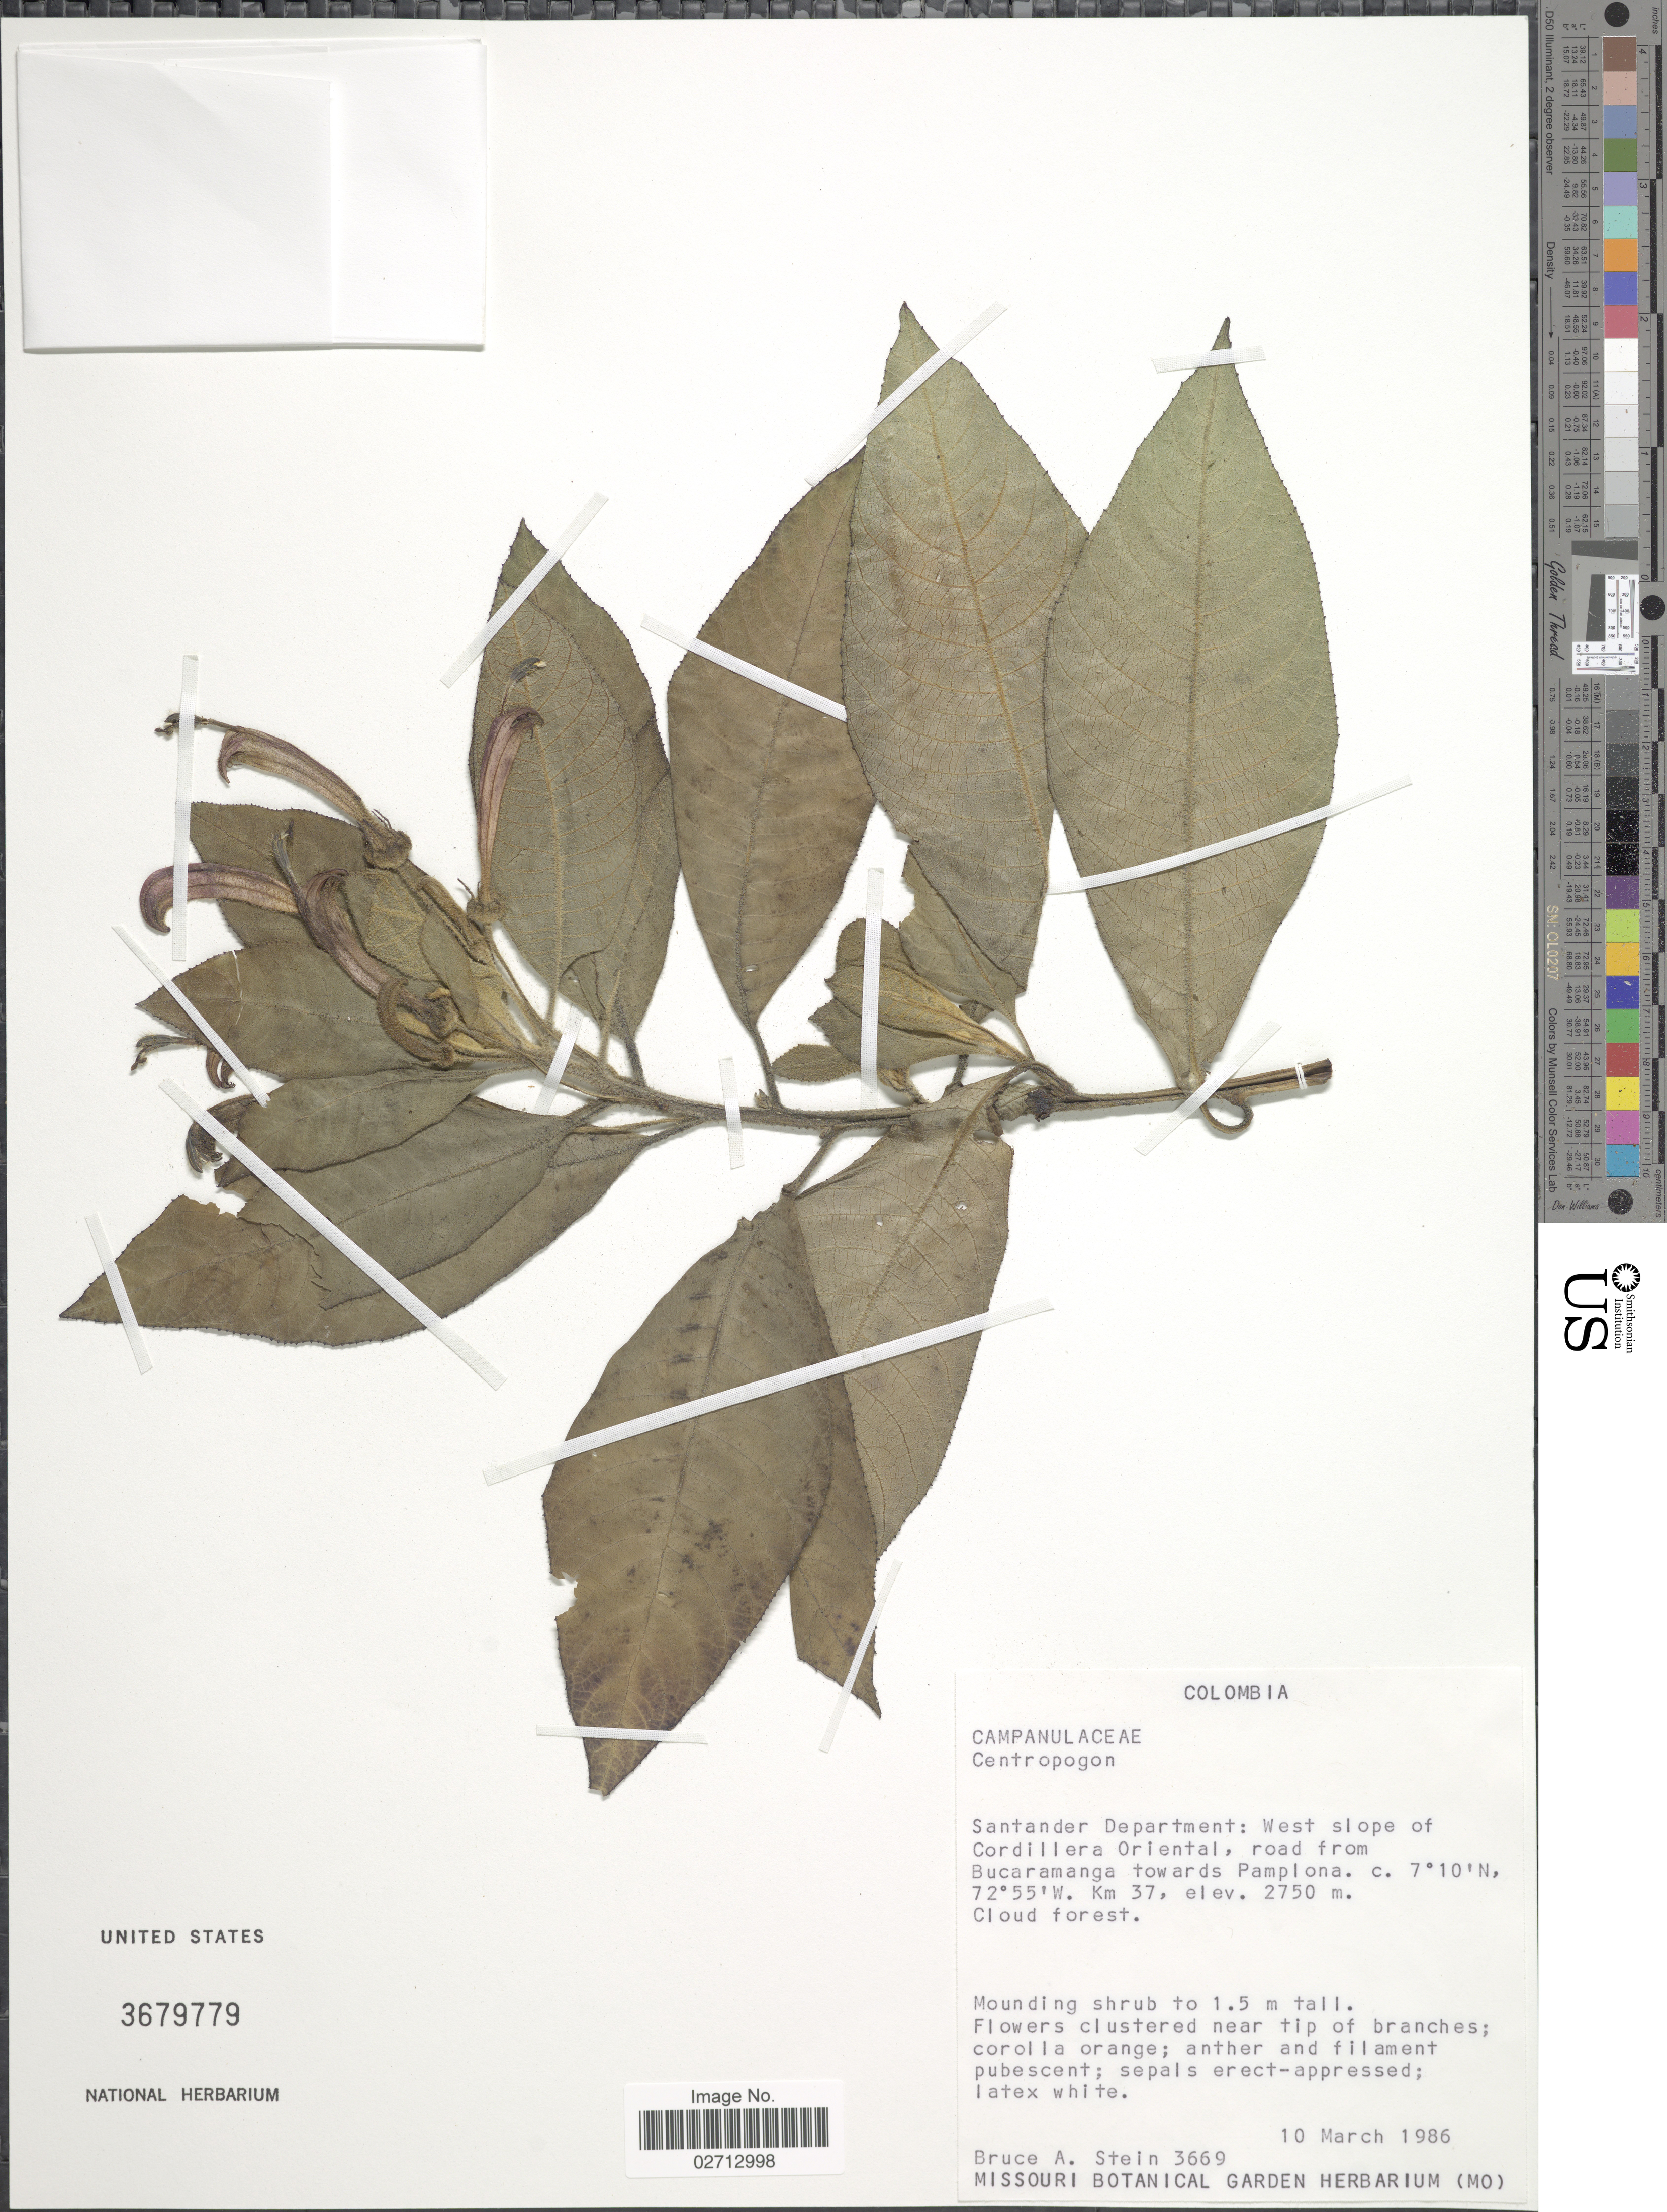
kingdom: Plantae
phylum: Tracheophyta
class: Magnoliopsida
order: Asterales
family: Campanulaceae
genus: Centropogon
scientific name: Centropogon sp.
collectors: B. A. Stein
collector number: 3669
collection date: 1986-03-10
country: Colombia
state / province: Santander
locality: West slope of Cordillera Oriental, road from Bucaramanga towards Pamplona. Km 37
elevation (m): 2750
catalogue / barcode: US 3679779